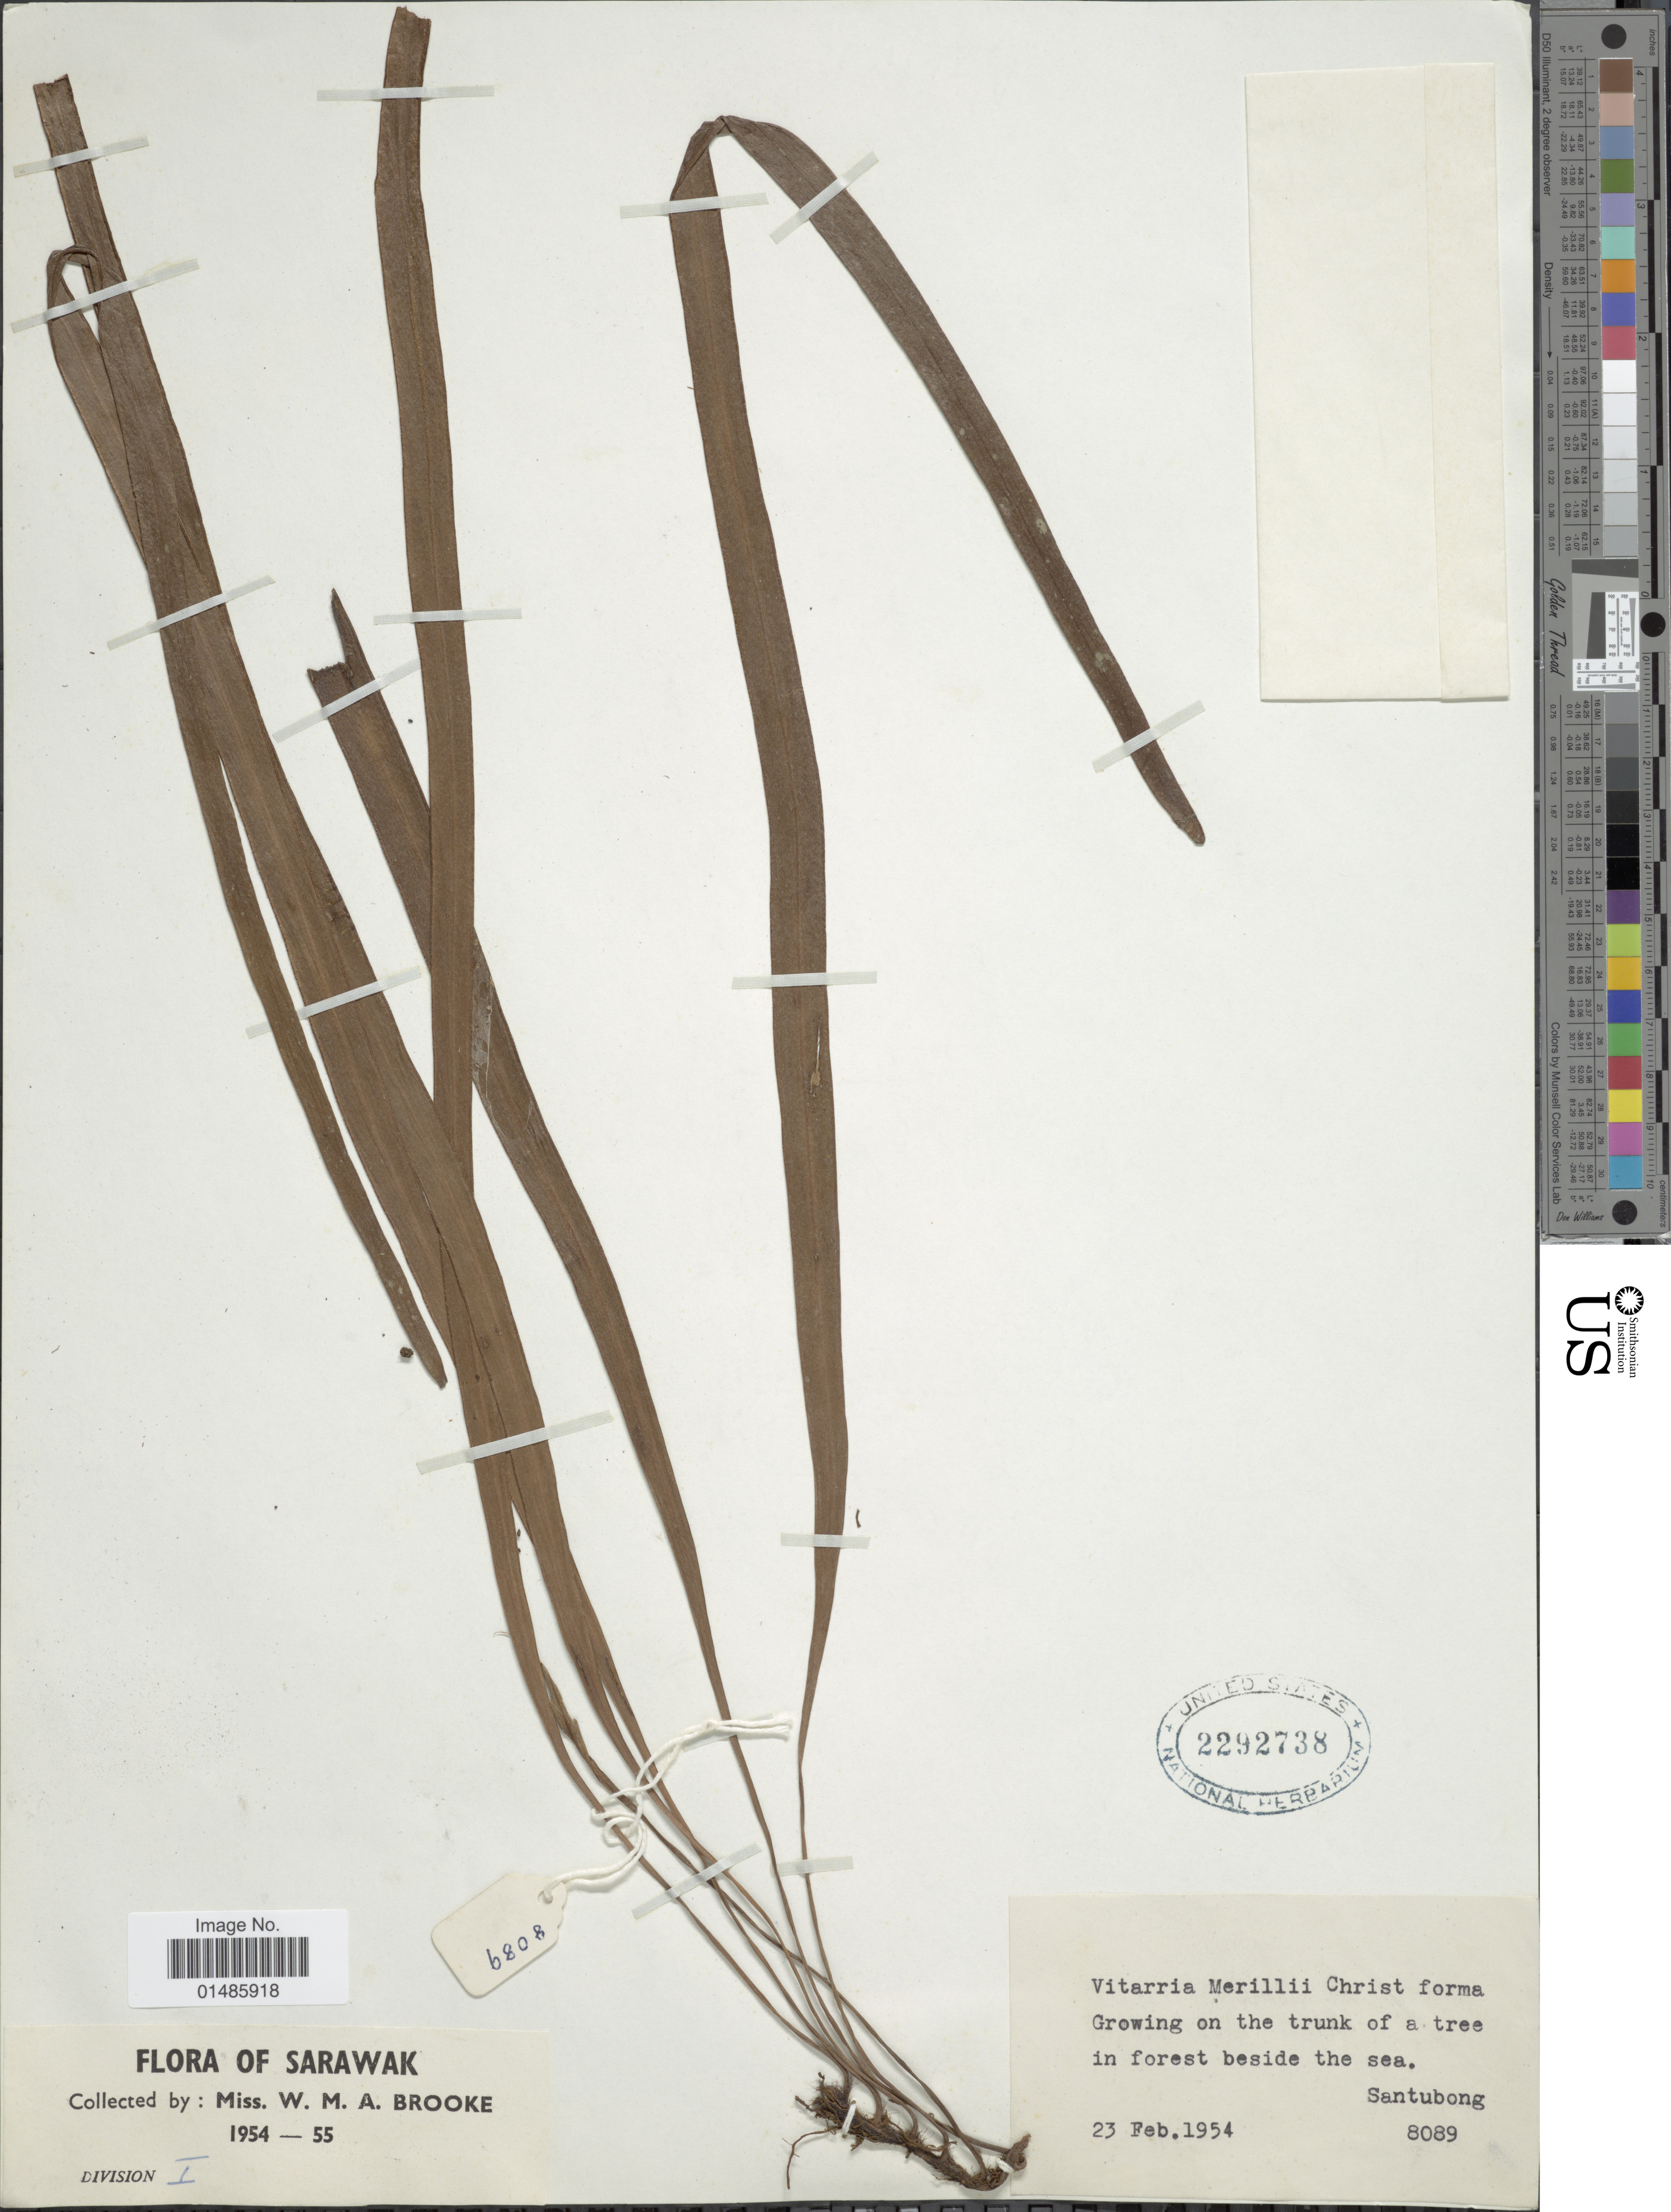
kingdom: Plantae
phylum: Tracheophyta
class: Polypodiopsida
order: Polypodiales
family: Pteridaceae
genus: Haplopteris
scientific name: Haplopteris elongata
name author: (Sw.) Crane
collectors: W. Brooke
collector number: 8089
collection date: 1954-02-23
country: Malaysia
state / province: Sarawak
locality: In forest beside the sea, Santubong.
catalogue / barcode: US 2292738